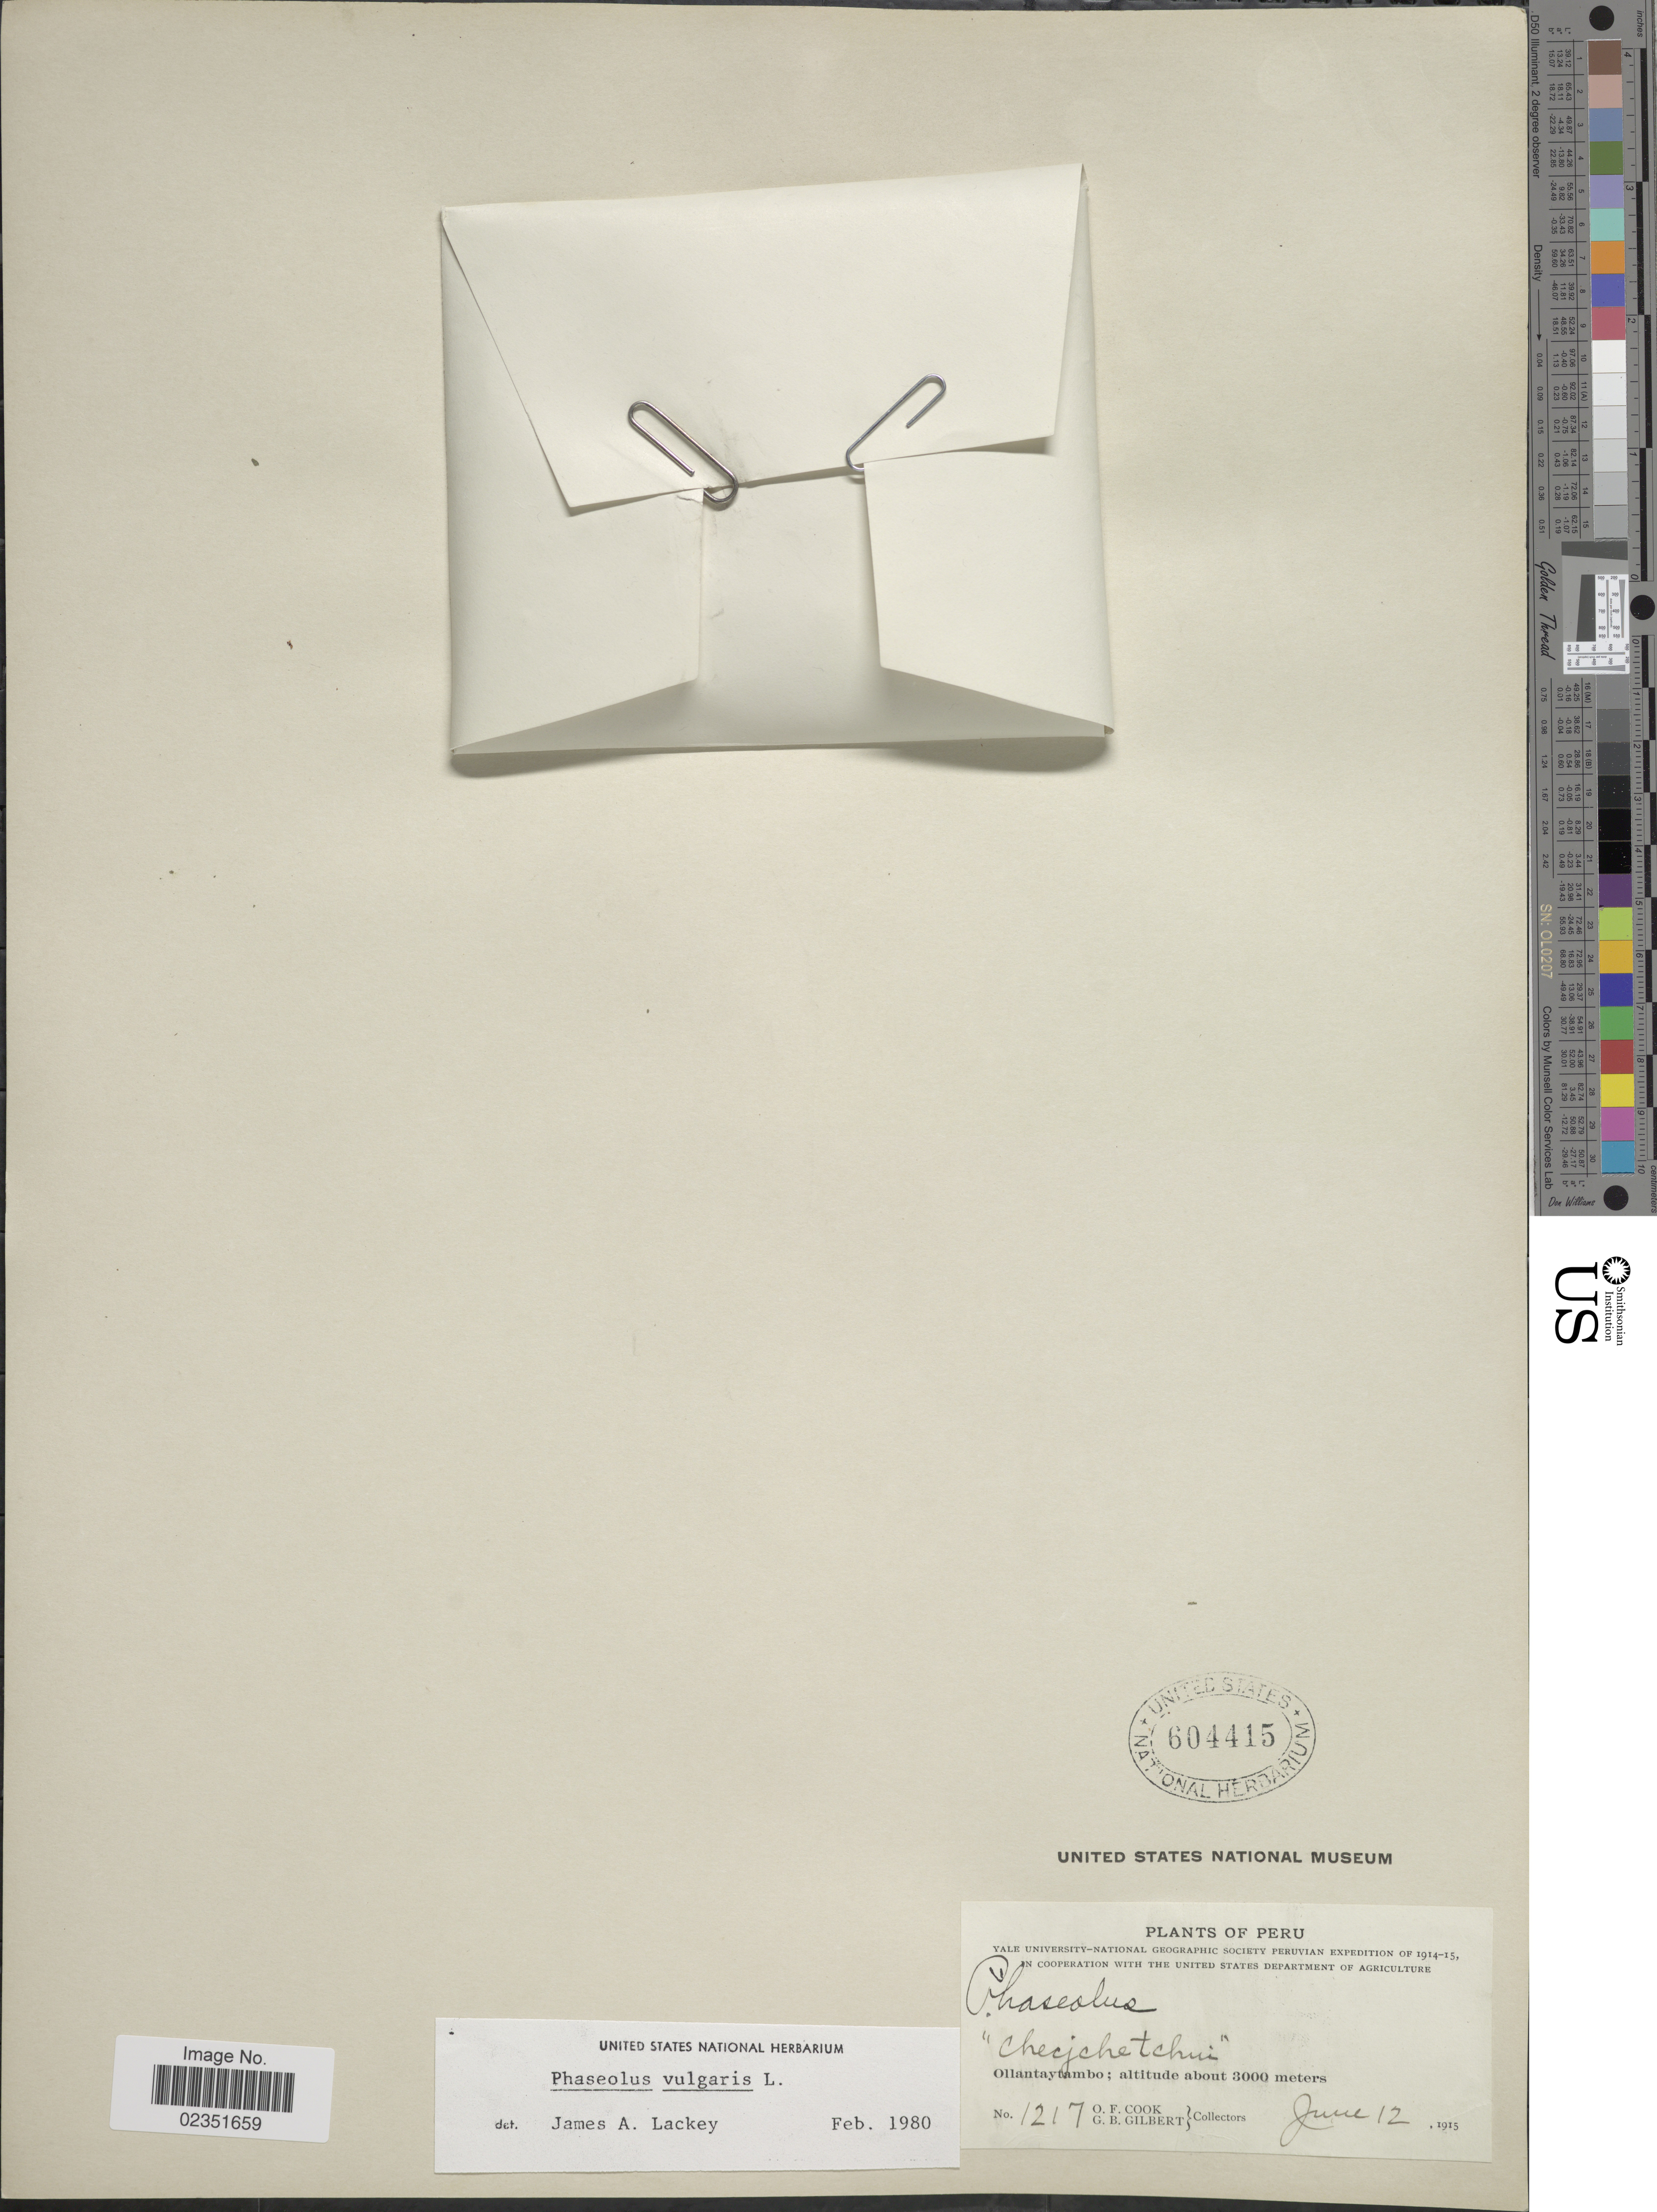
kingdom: Plantae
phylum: Tracheophyta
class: Magnoliopsida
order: Fabales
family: Fabaceae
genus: Phaseolus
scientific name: Phaseolus vulgaris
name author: L.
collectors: O. F. Cook & G. B. Gilbert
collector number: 1217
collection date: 1915-06-12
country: Peru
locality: Ollantaytambo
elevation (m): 3000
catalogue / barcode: US 604415